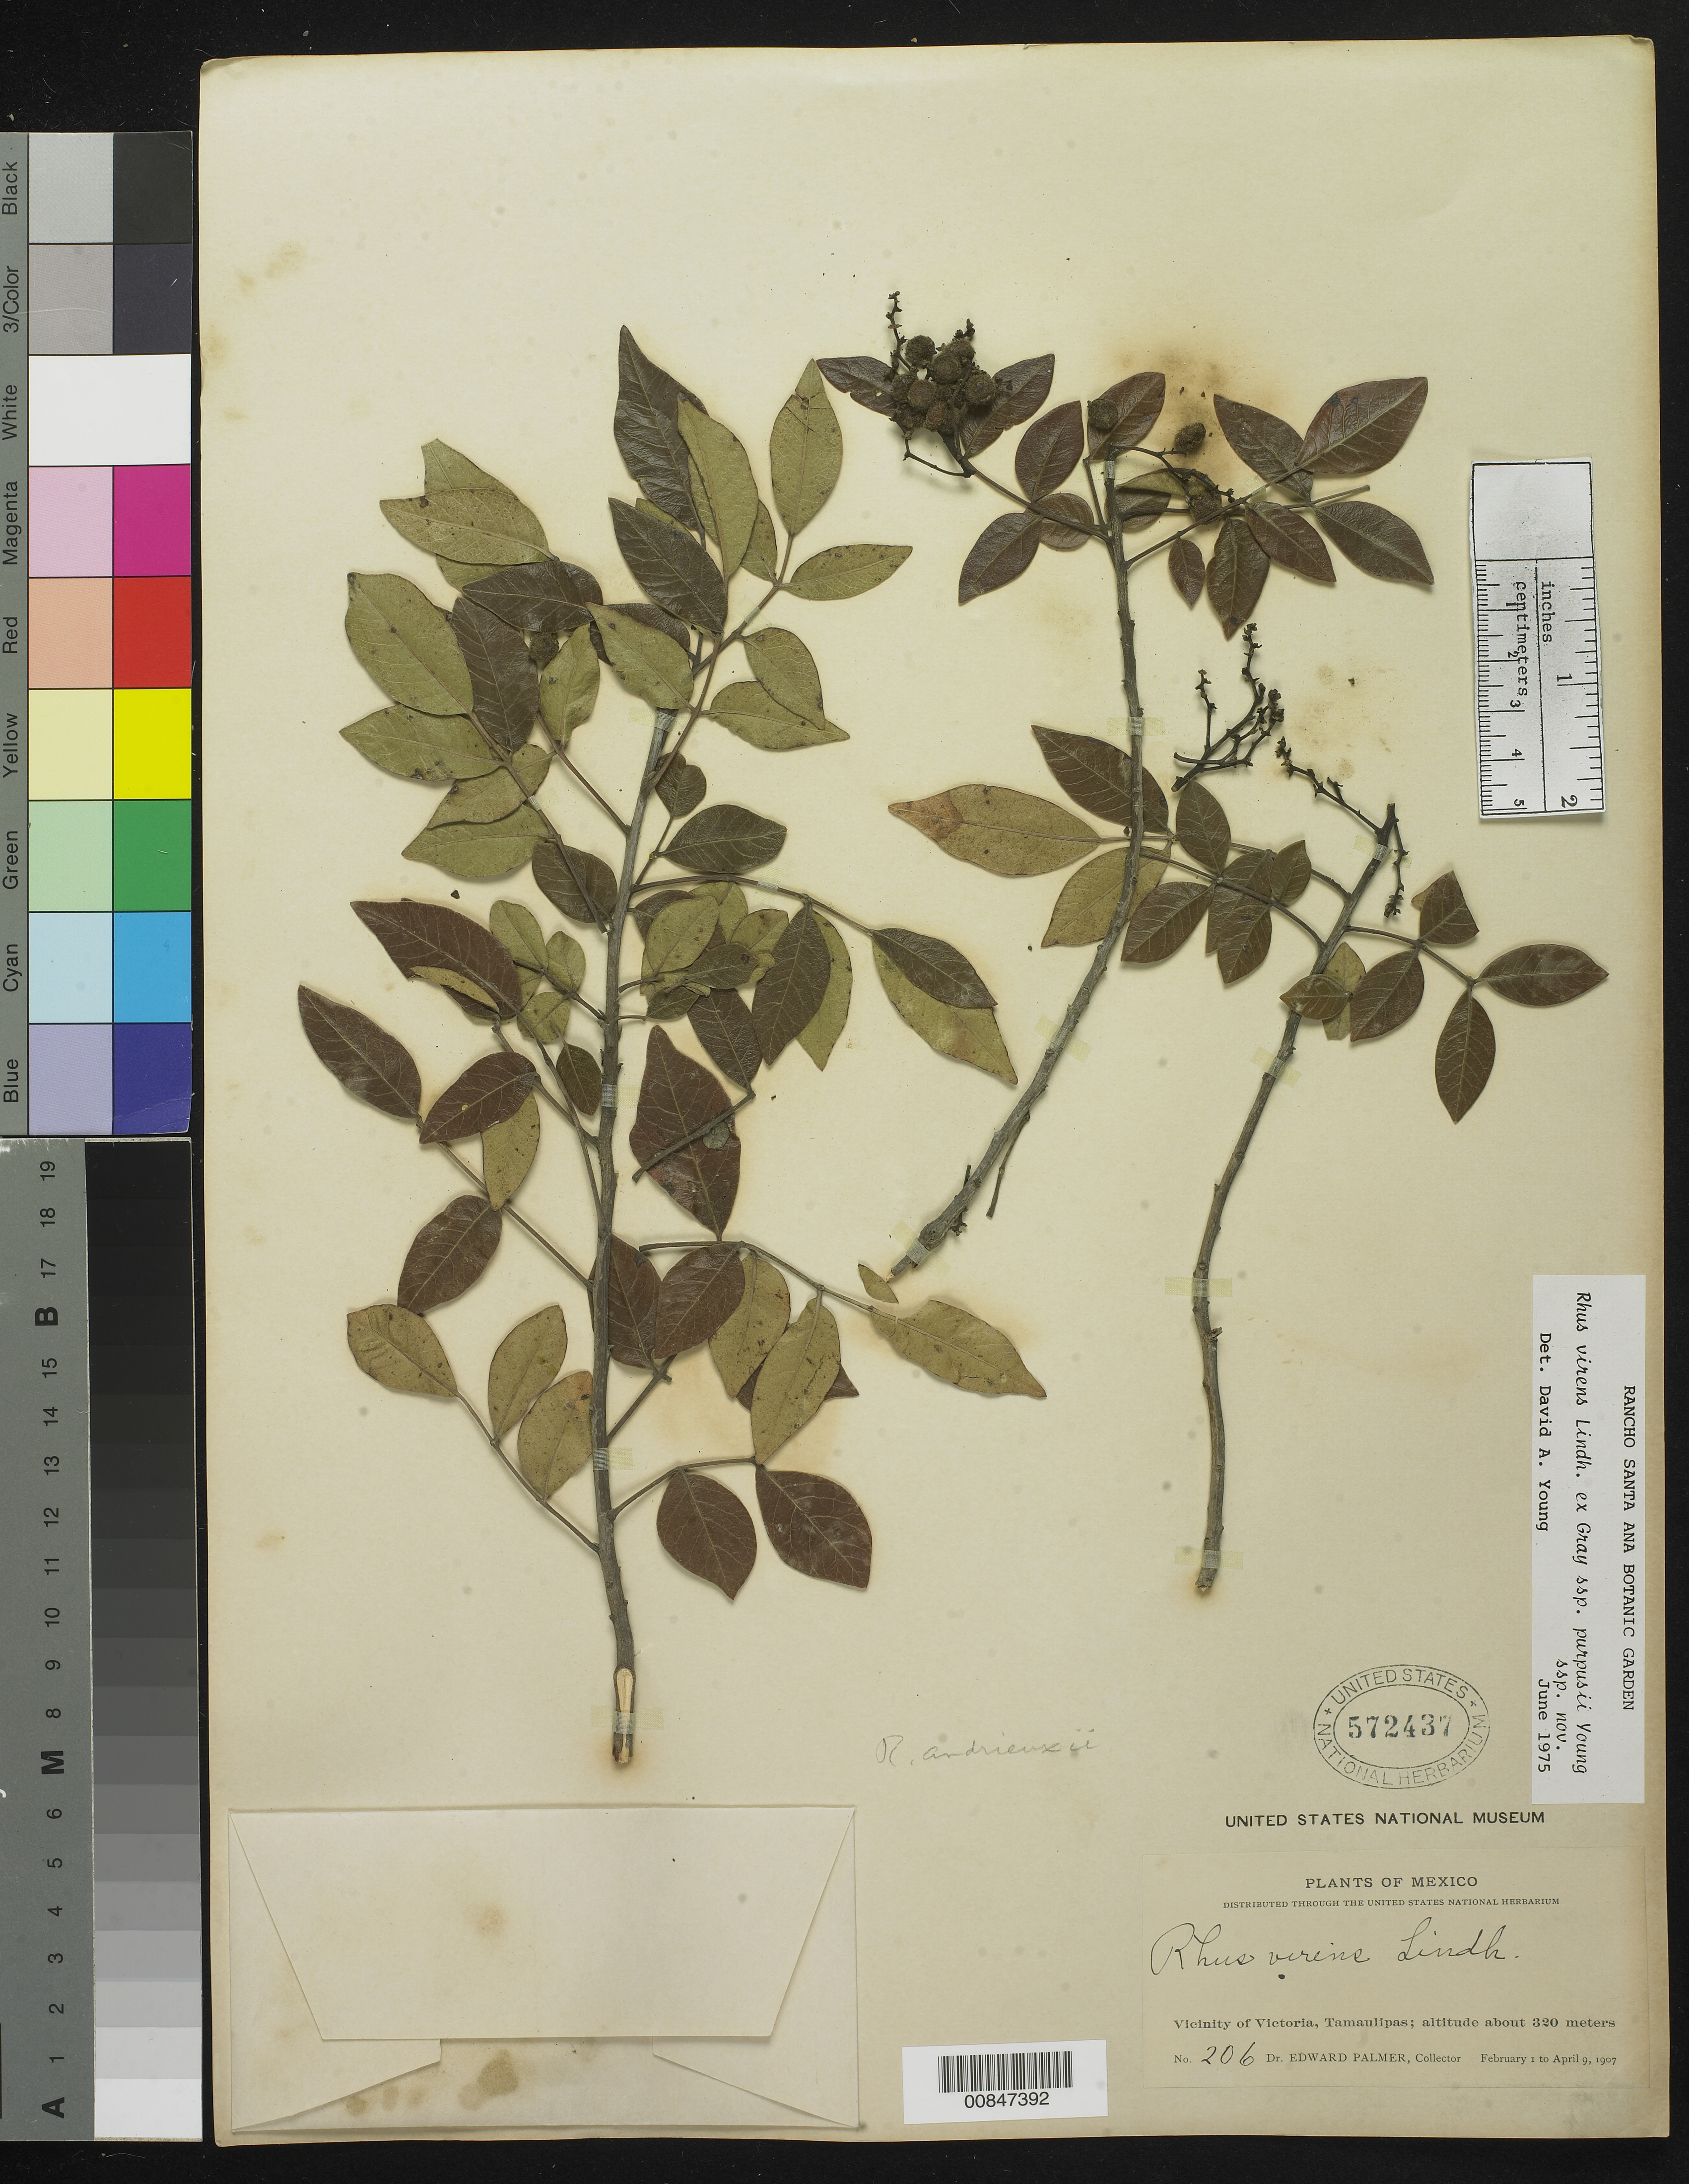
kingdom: Plantae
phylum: Tracheophyta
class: Magnoliopsida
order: Sapindales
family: Anacardiaceae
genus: Rhus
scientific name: Rhus virens subsp. purpusii Young ined.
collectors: E. Palmer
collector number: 206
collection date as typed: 01 Feb 1907 to 09 Apr 1907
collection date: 1907-02-01/1907-04-09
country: Mexico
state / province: Tamaulipas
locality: Vicinity of Victoria.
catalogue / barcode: US 572437